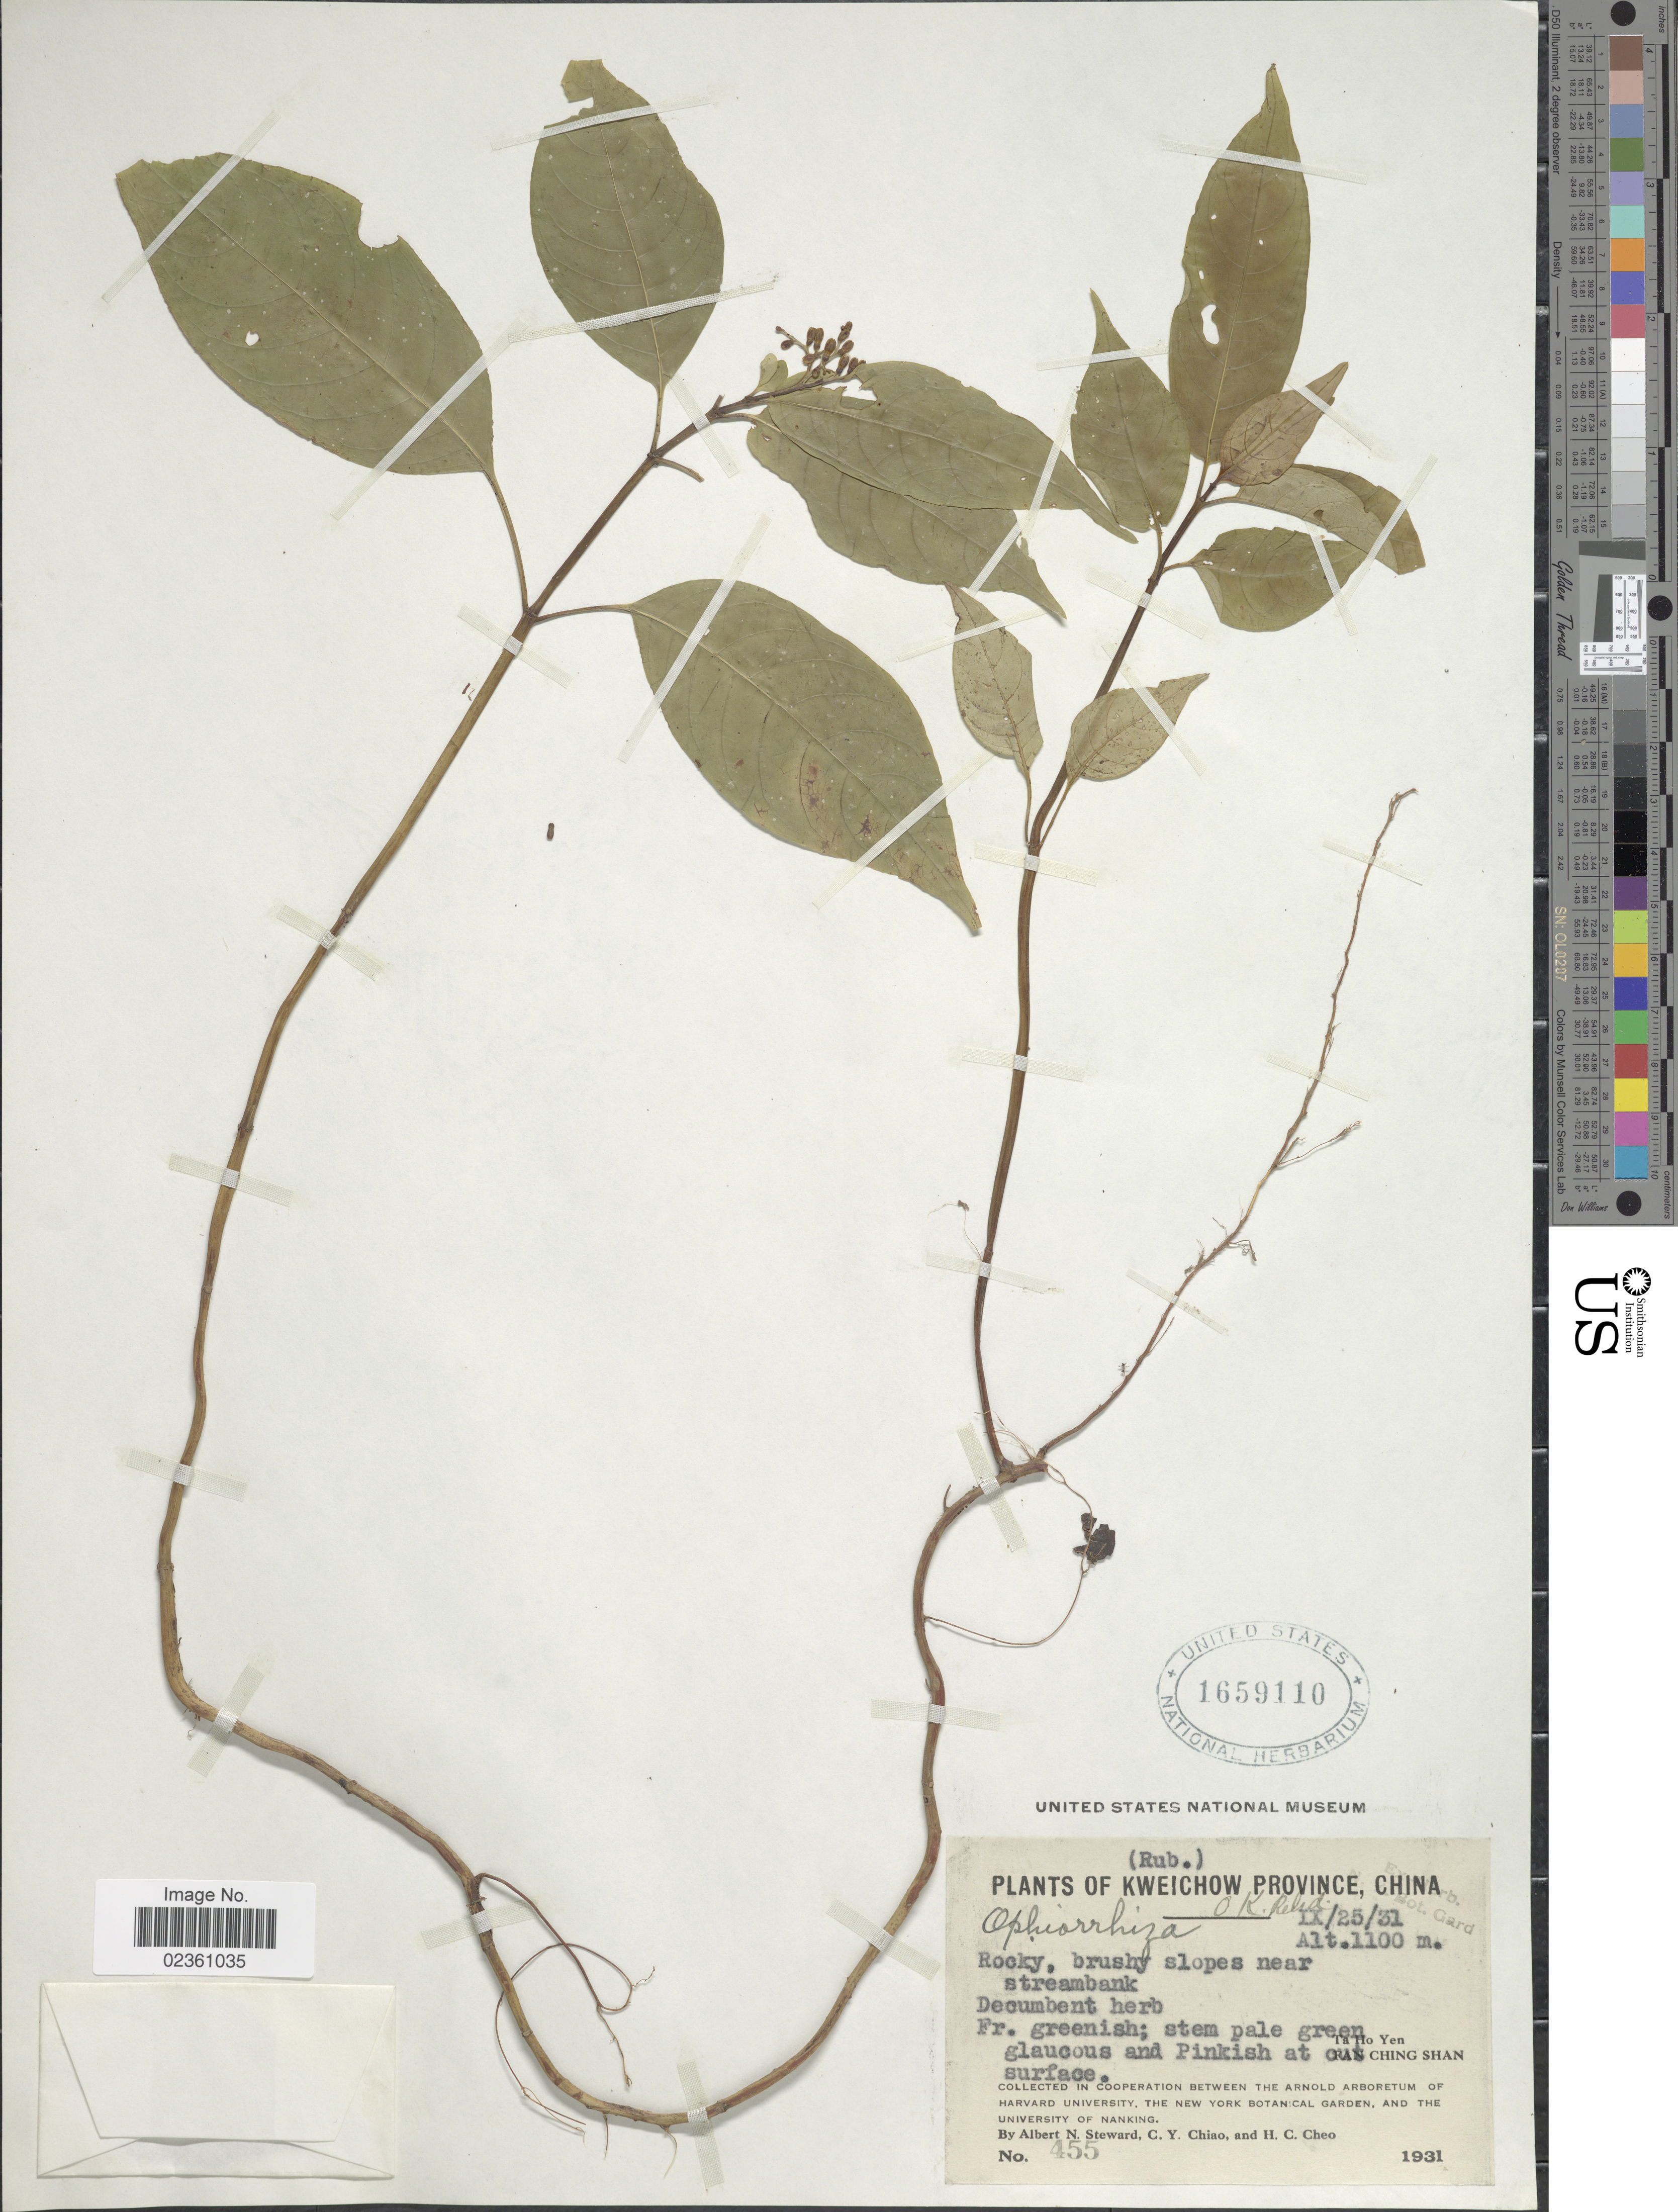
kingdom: Plantae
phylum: Tracheophyta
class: Magnoliopsida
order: Gentianales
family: Rubiaceae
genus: Ophiorrhiza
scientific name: Ophiorrhiza sp.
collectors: A. N. Steward, C. Y. Chiao & H. Cheo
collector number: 455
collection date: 1931-09-25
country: China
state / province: Guizhou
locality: Kweichow Province, Rocky, brushy slopes near streambank, Ta Ho Yen, Fan Ching Shan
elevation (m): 1100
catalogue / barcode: US 1659110